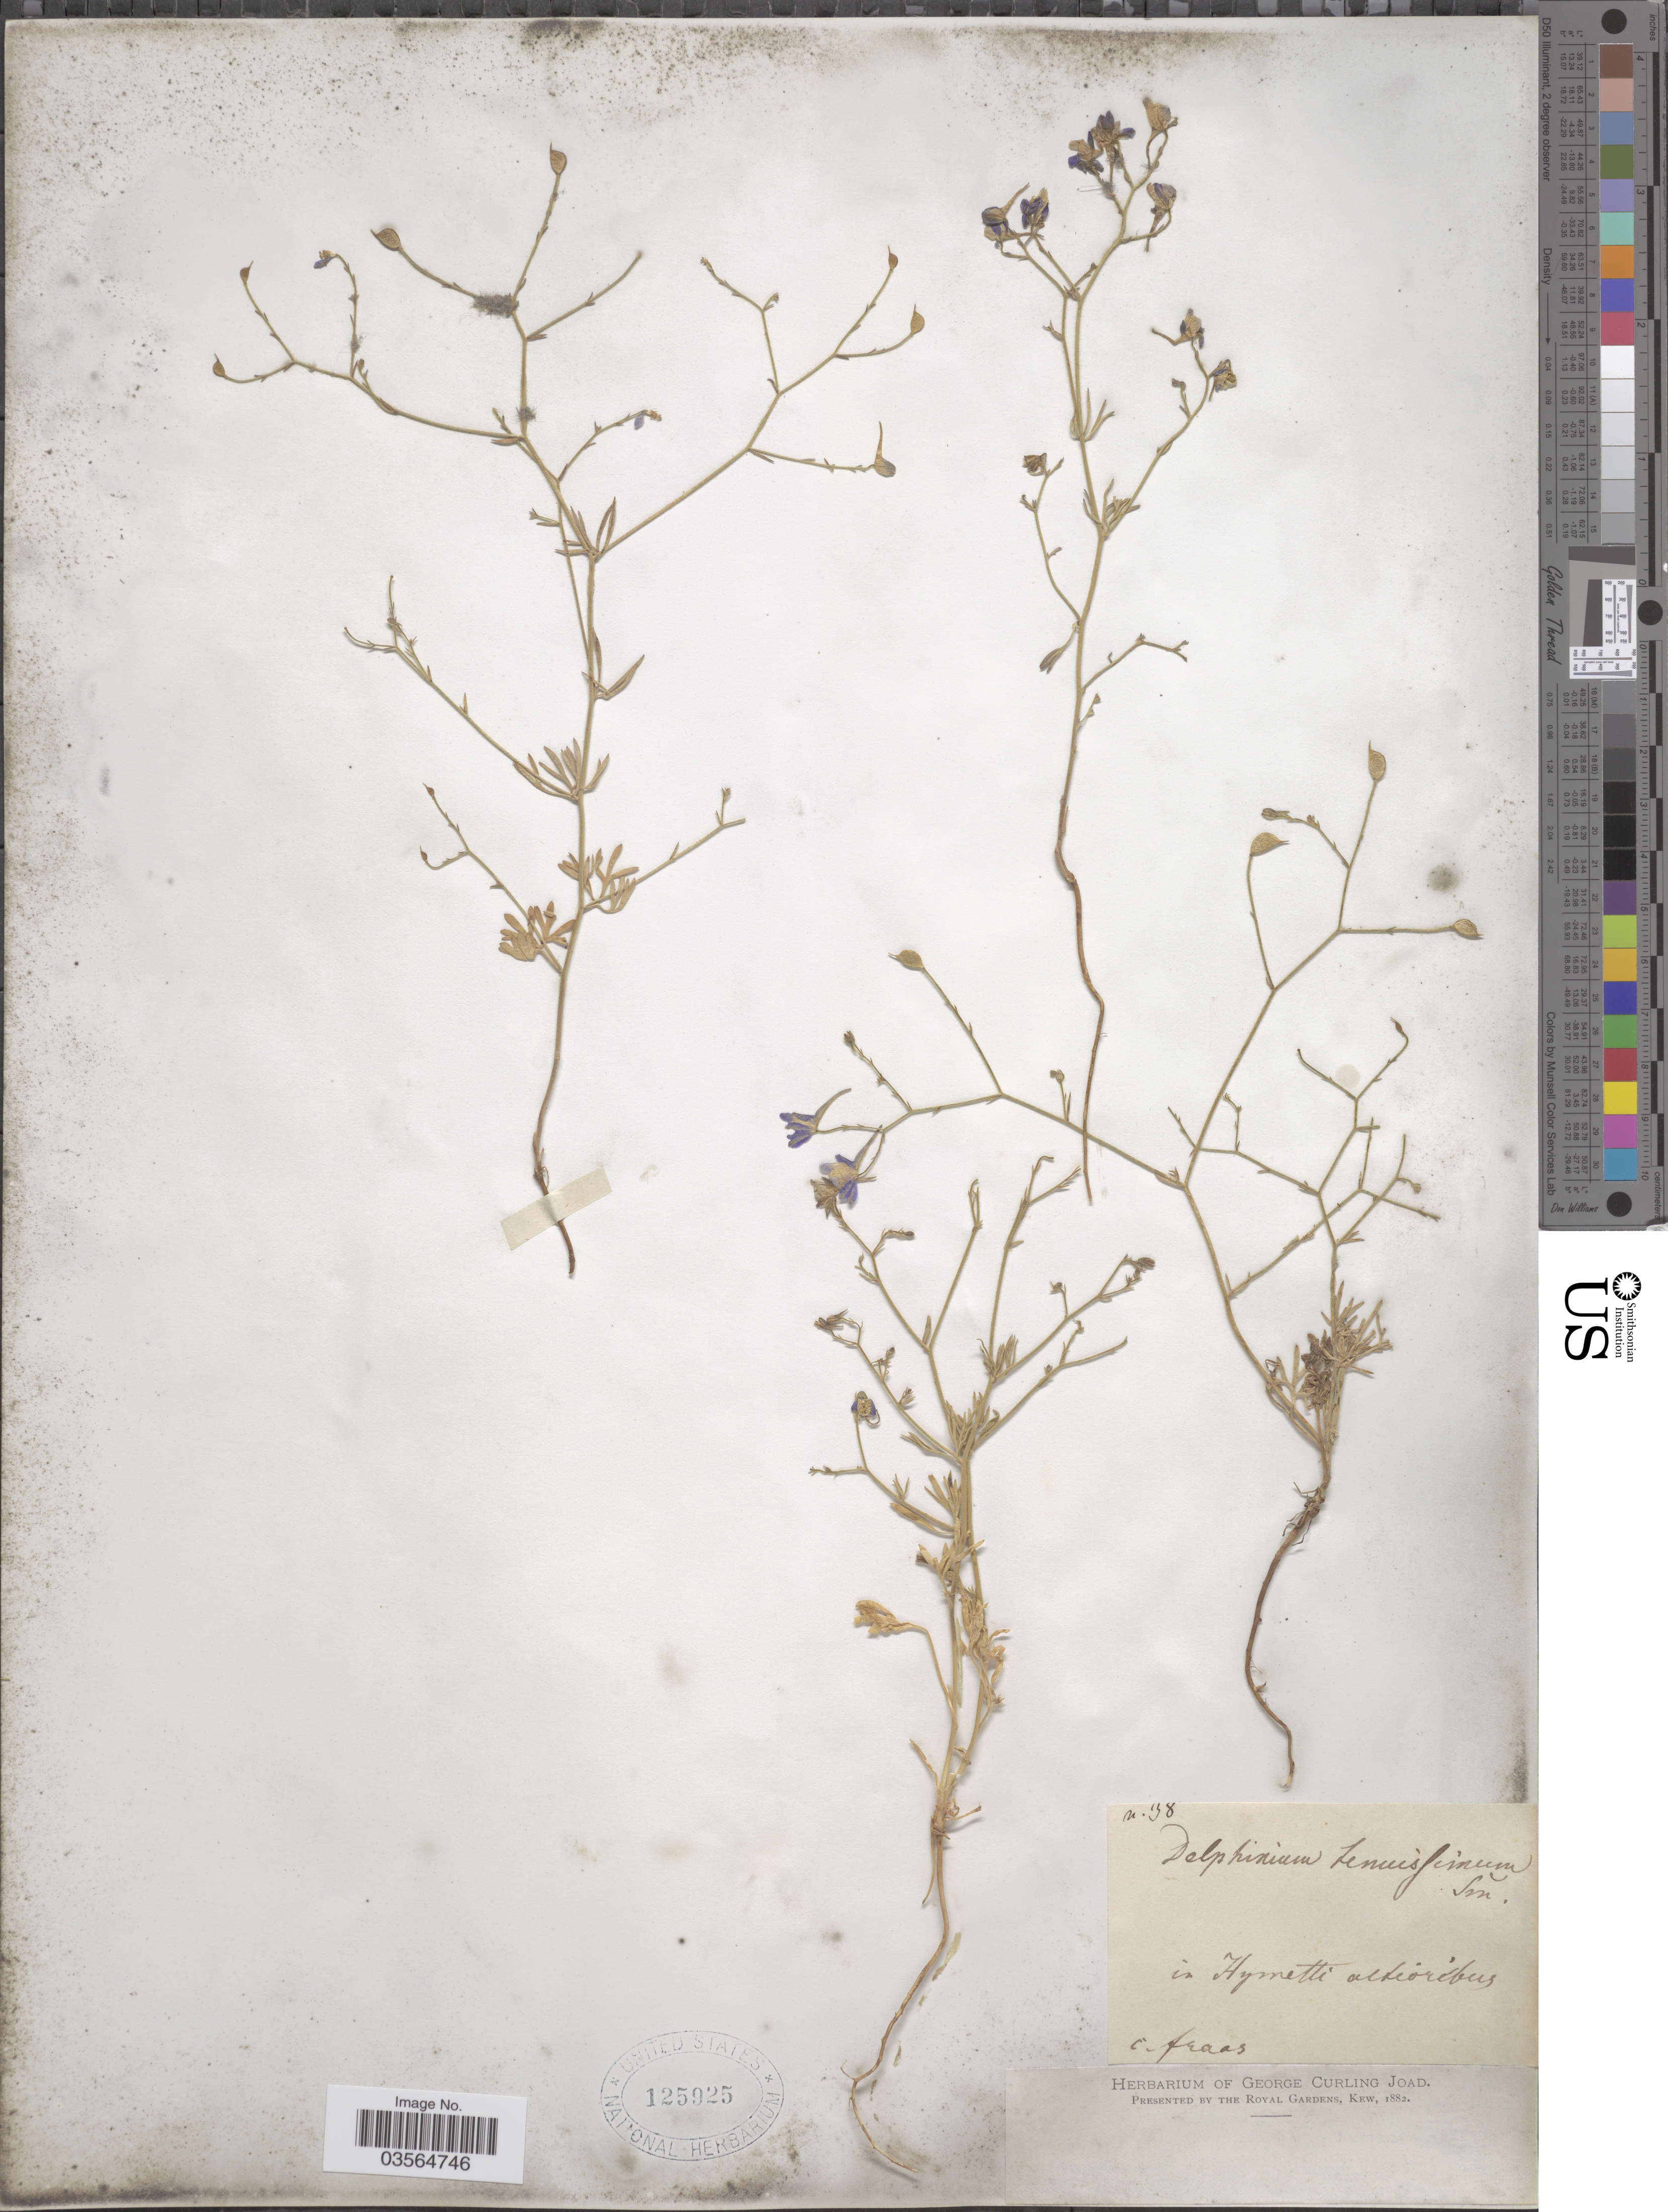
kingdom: Plantae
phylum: Tracheophyta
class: Magnoliopsida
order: Ranunculales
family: Ranunculaceae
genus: Delphinium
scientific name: Delphinium tenuissimum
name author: Sm.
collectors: C. Fraas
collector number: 38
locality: In Hymetti altioribus.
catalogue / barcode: US 125925